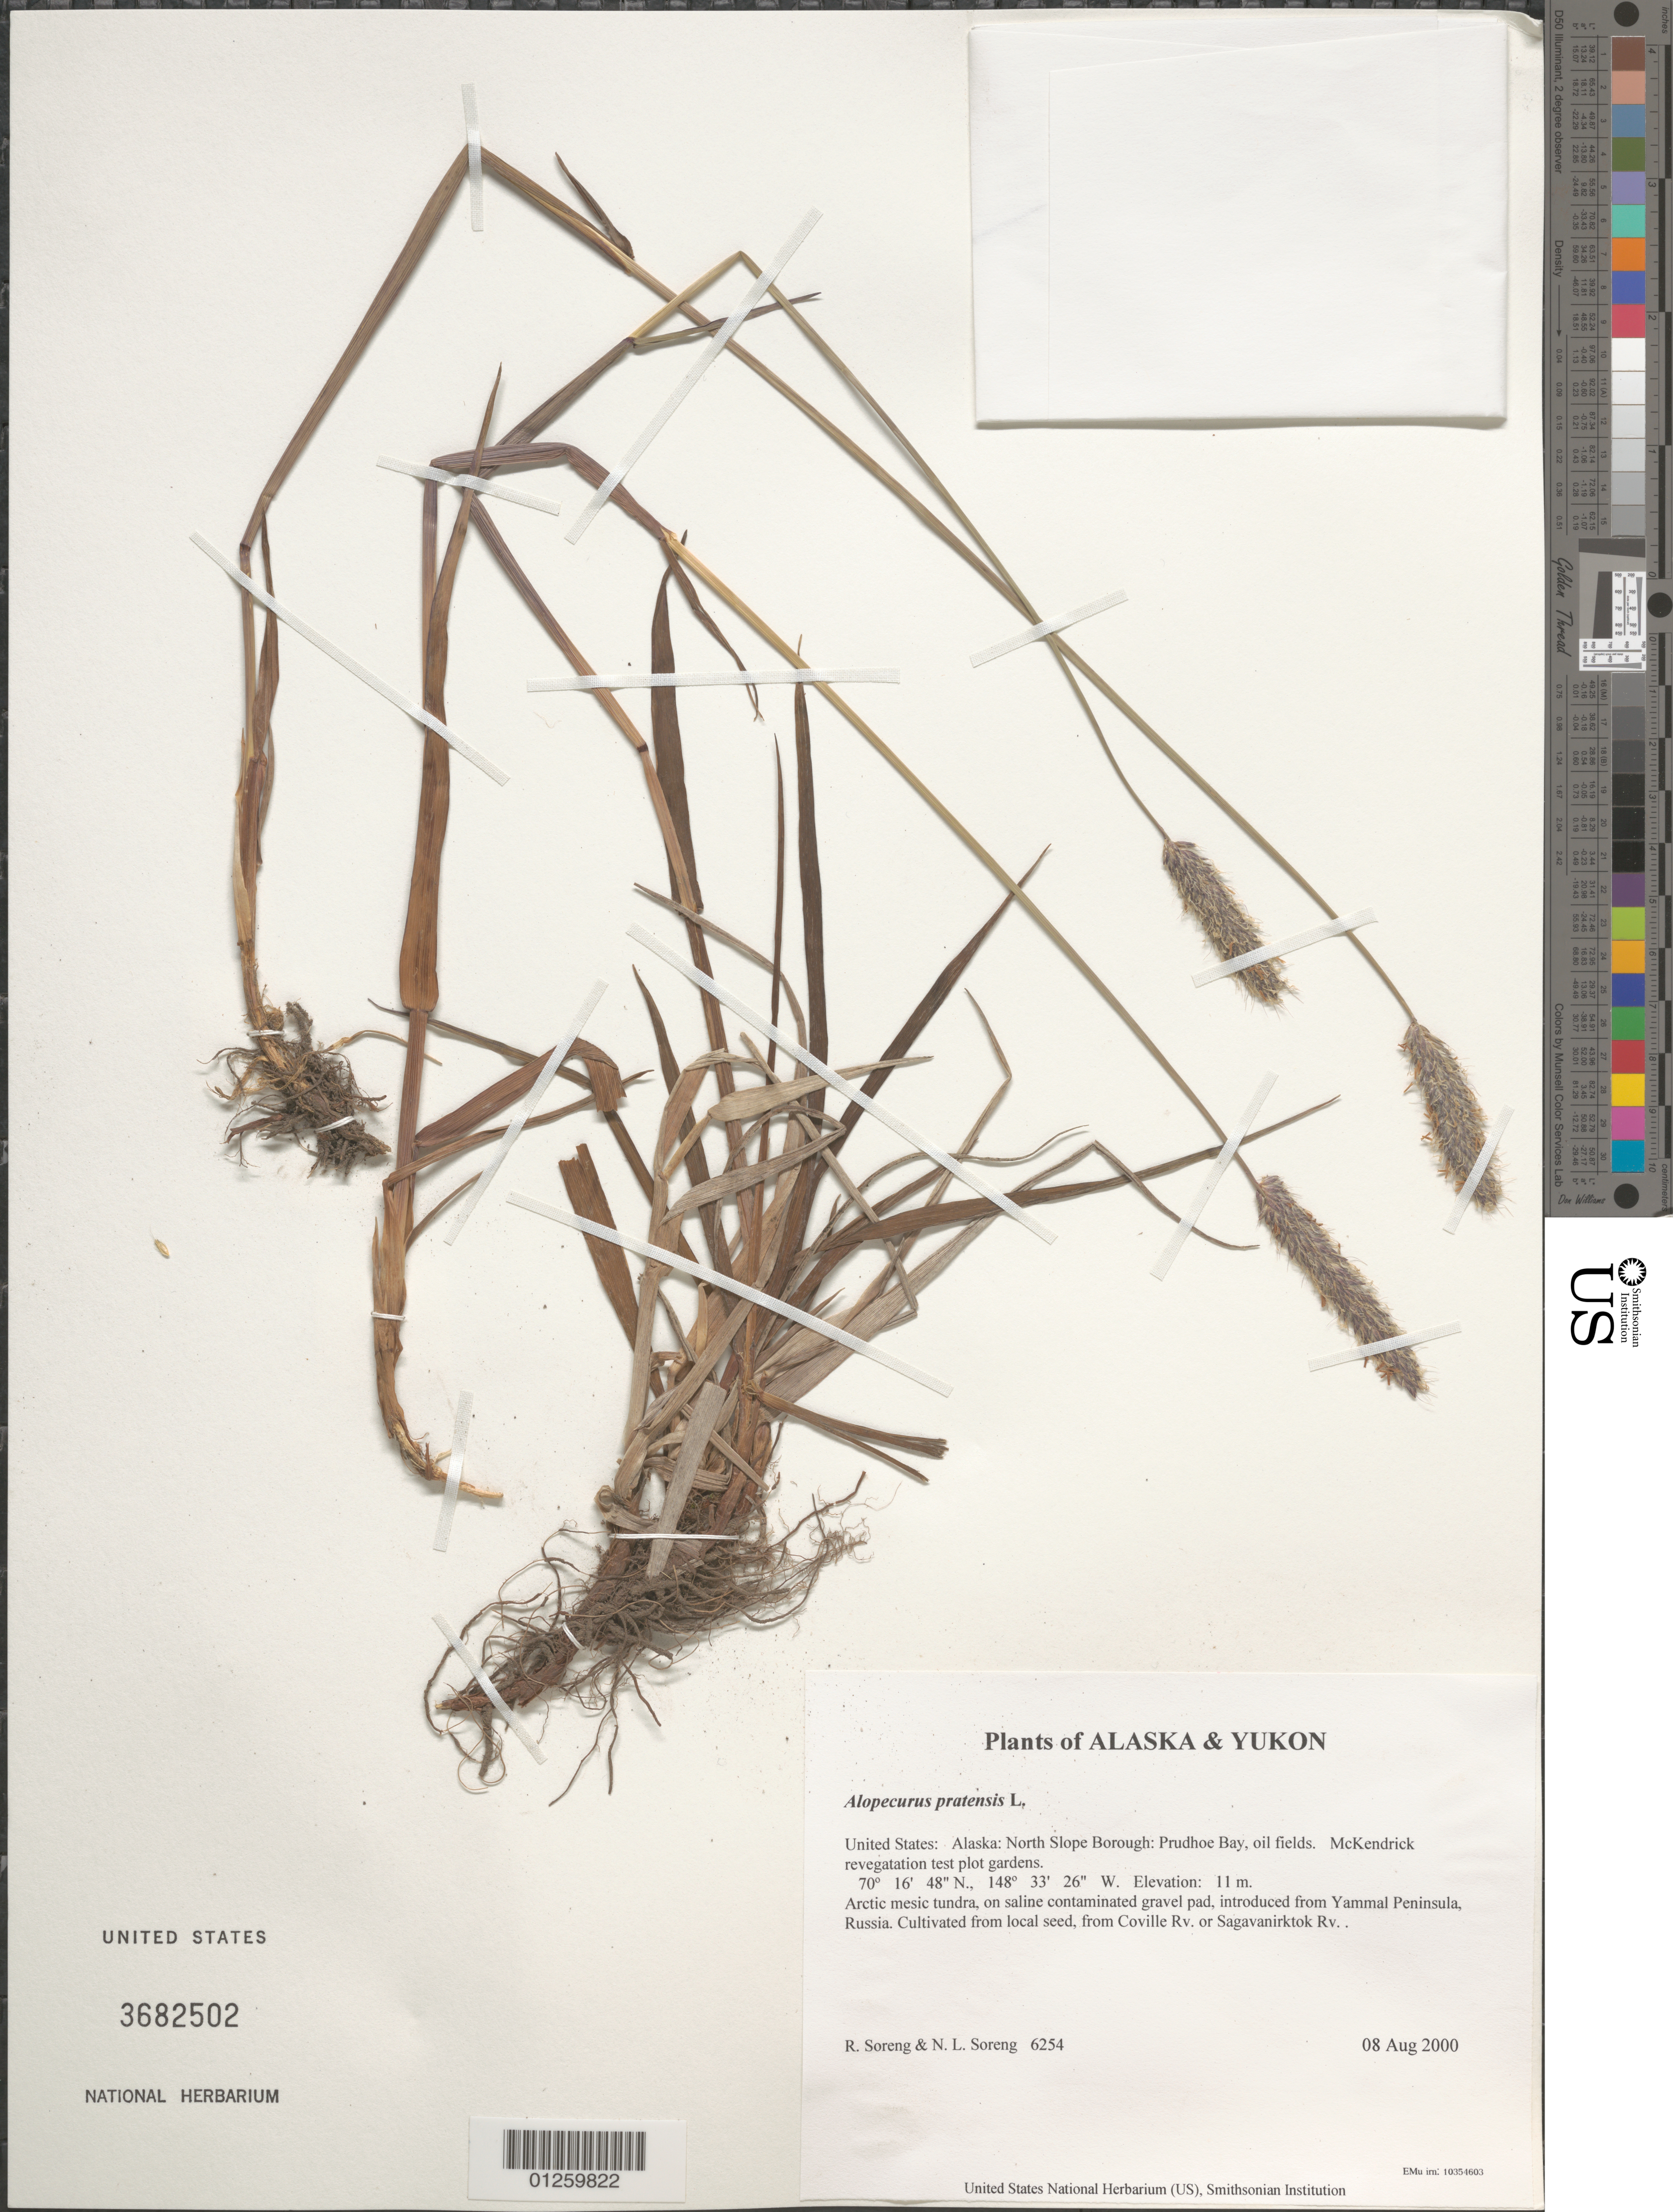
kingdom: Plantae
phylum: Tracheophyta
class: Liliopsida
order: Poales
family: Poaceae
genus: Alopecurus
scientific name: Alopecurus pratensis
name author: L.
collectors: R. J. Soreng & N. L. Soreng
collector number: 6254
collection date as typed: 08 Aug 2000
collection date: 2000-08-08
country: United States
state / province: Alaska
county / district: North Slope Borough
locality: Prudhoe Bay, oil fields. McKendrick revegatation test plot gardens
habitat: Arctic mesic tundra, on saline contaminated gravel pad, introduced from Yammal Peninsula, Russia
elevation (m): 11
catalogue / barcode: US 3682502